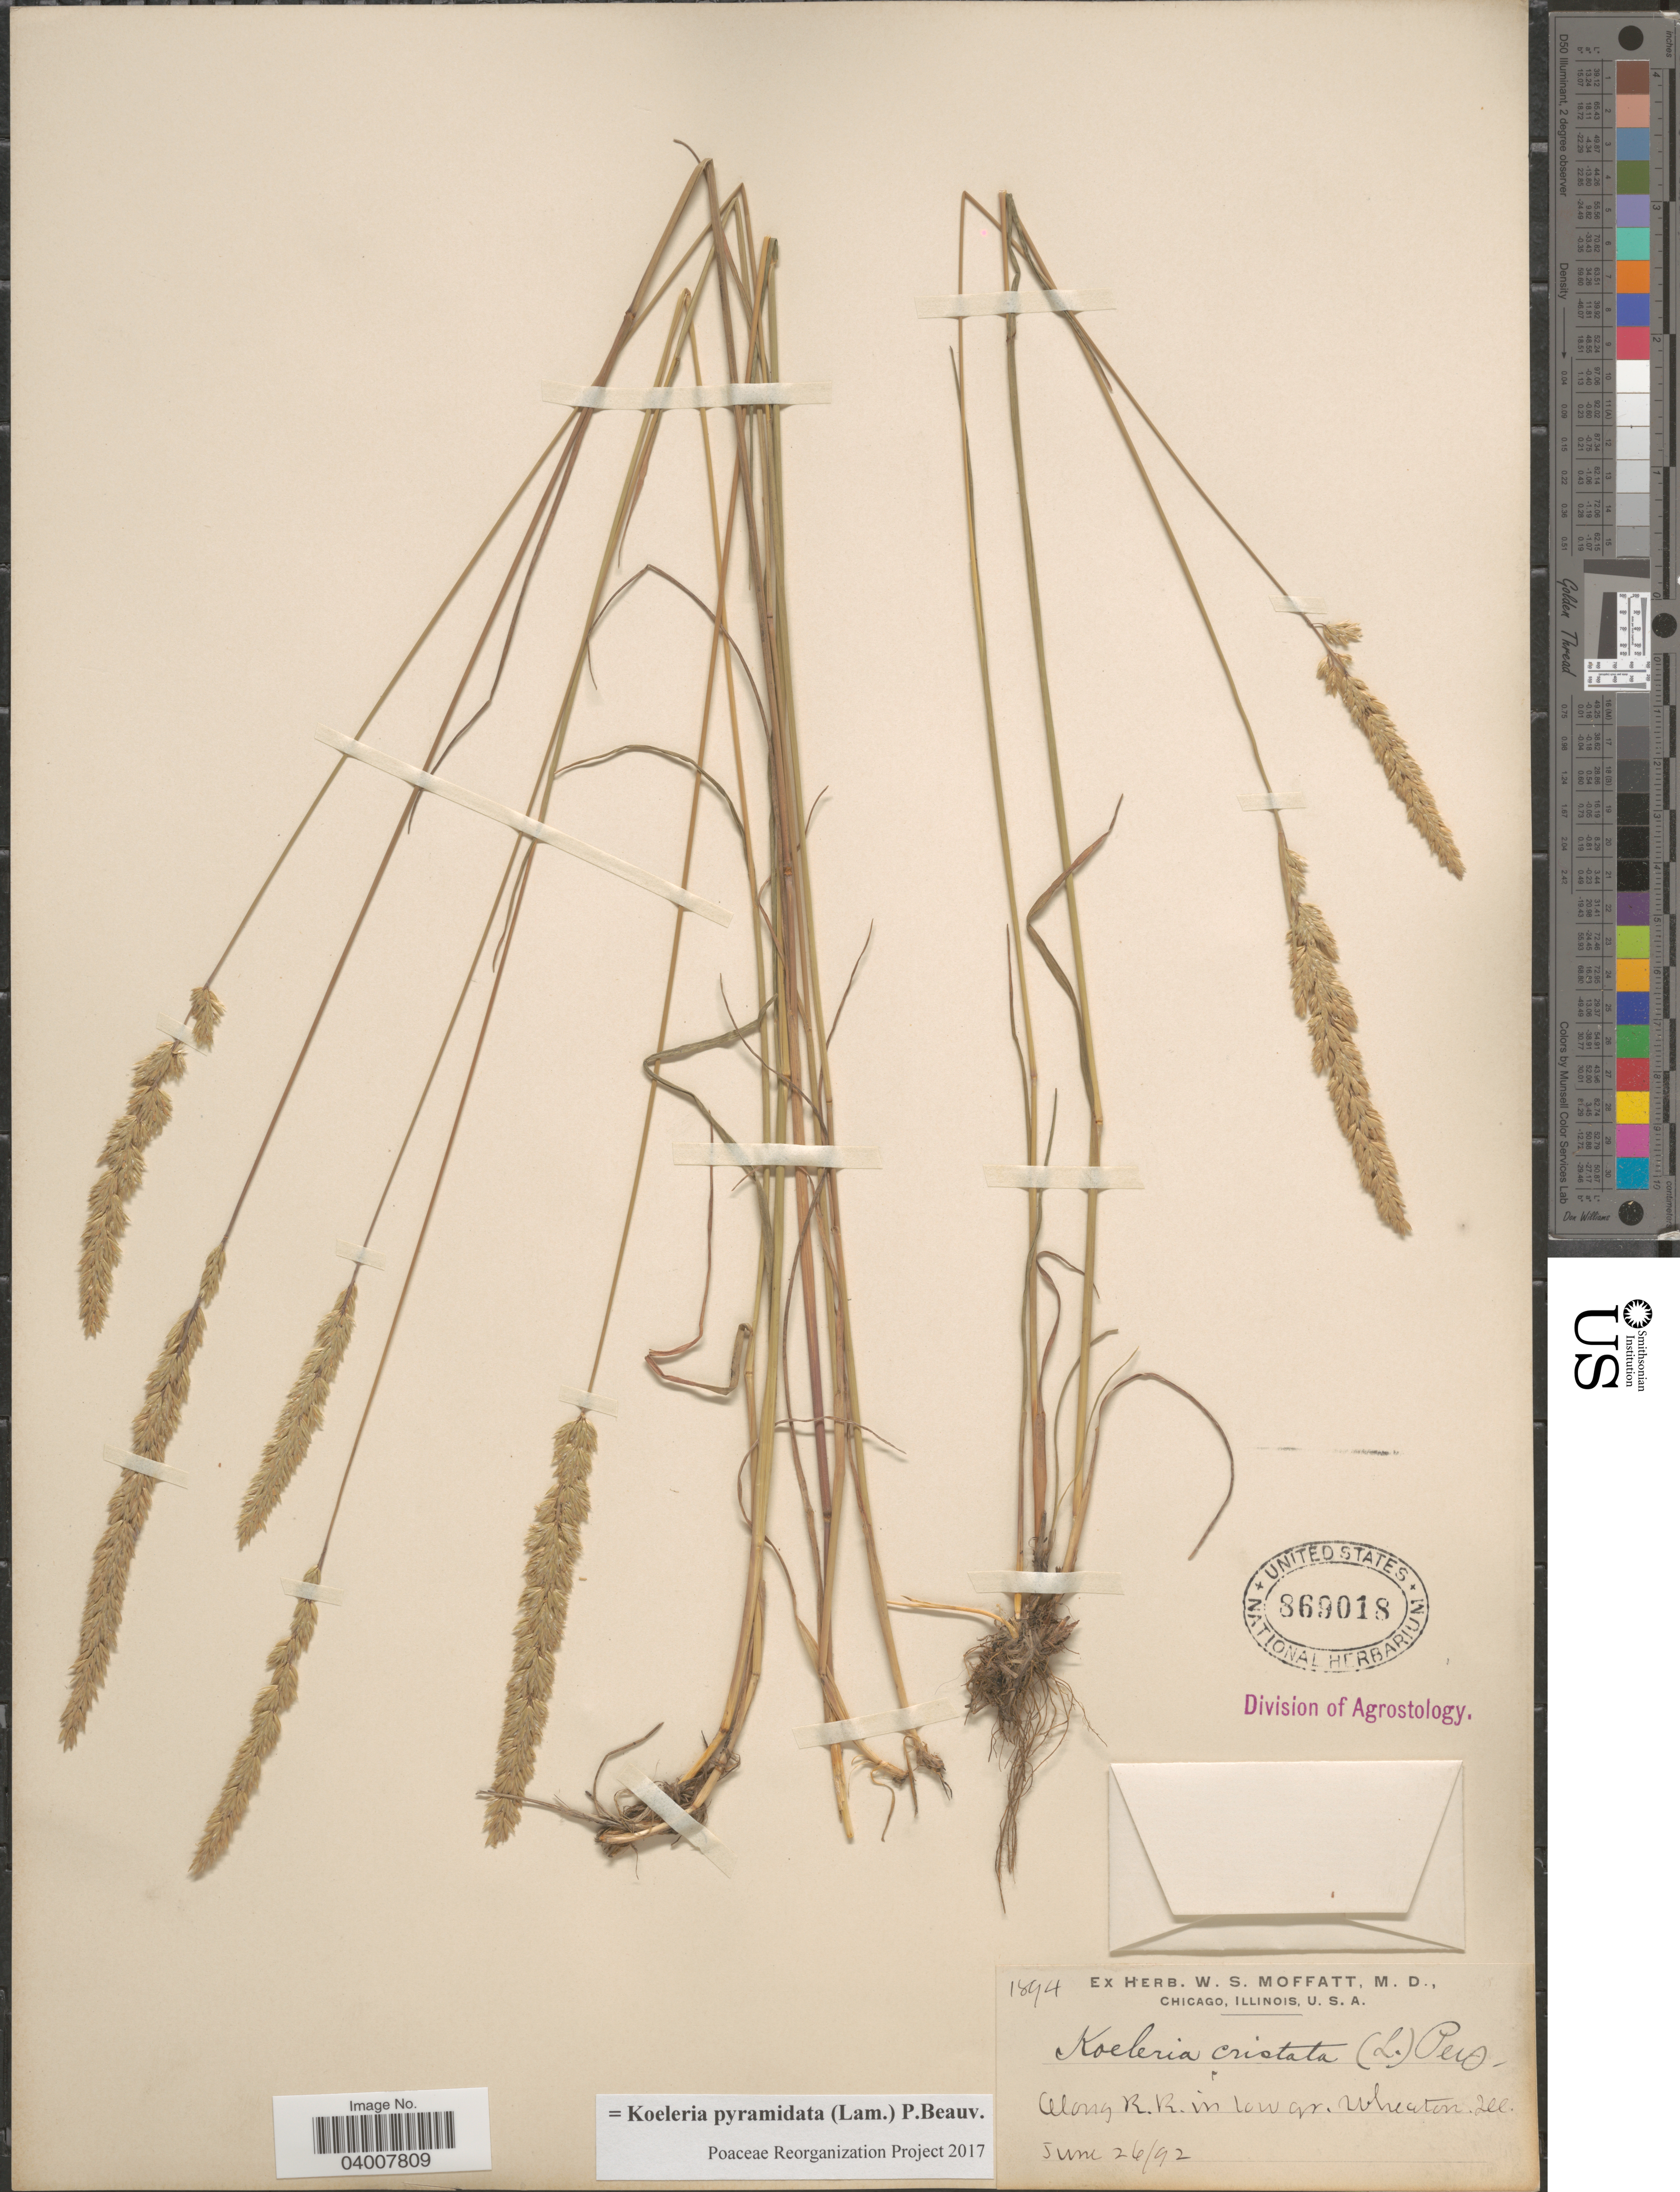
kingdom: Plantae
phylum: Tracheophyta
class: Liliopsida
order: Poales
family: Poaceae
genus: Koeleria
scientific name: Koeleria pyramidata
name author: (Lam.) P. Beauv.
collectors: ex herb. W. S. Moffatt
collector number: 1894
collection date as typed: Transcribed d/m/y: 26/6/92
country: United States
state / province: Illinois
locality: Along R.R. in low gr. Wheaton.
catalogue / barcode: US 869018